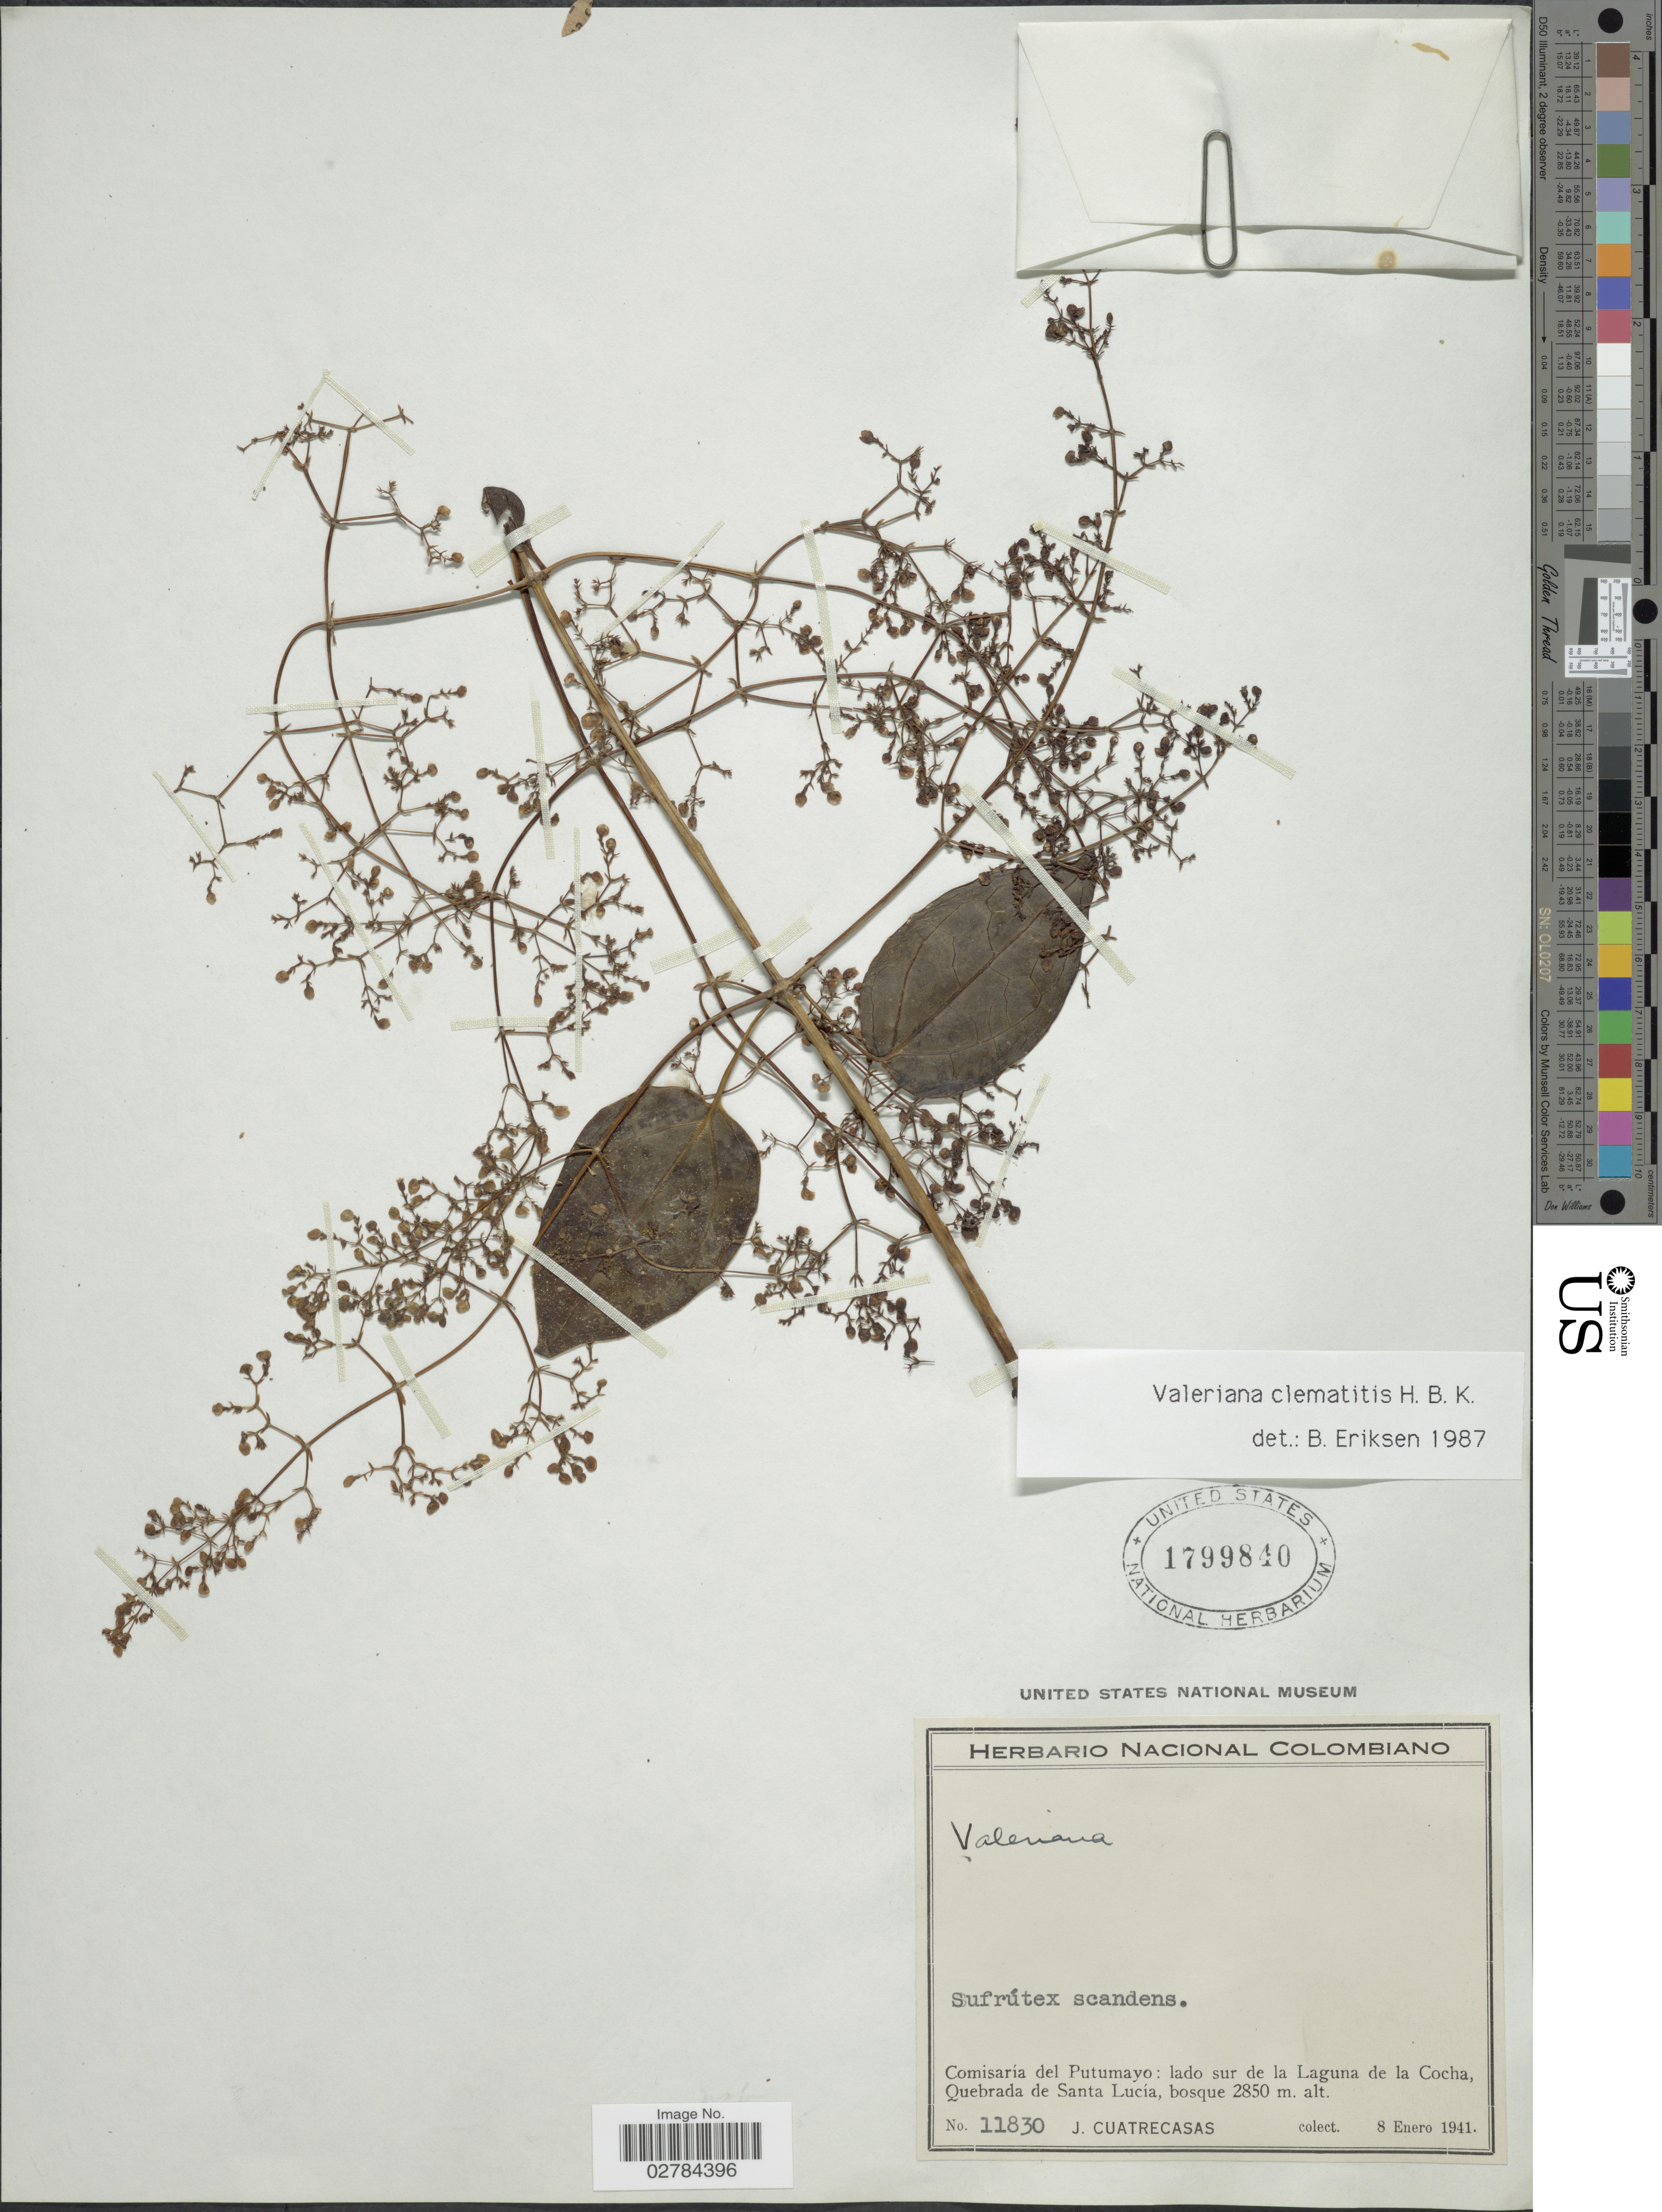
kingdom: Plantae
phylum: Tracheophyta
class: Magnoliopsida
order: Dipsacales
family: Caprifoliaceae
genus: Valeriana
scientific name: Valeriana clematitis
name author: Kunth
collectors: J. Cuatrecasas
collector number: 11830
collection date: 1941-01-08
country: Colombia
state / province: Putumayo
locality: Comisaría del Putumayo: lado sur de la Laguna de la Cocha, Quebrada de Santa Lucía.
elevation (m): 2850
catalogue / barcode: US 1799840